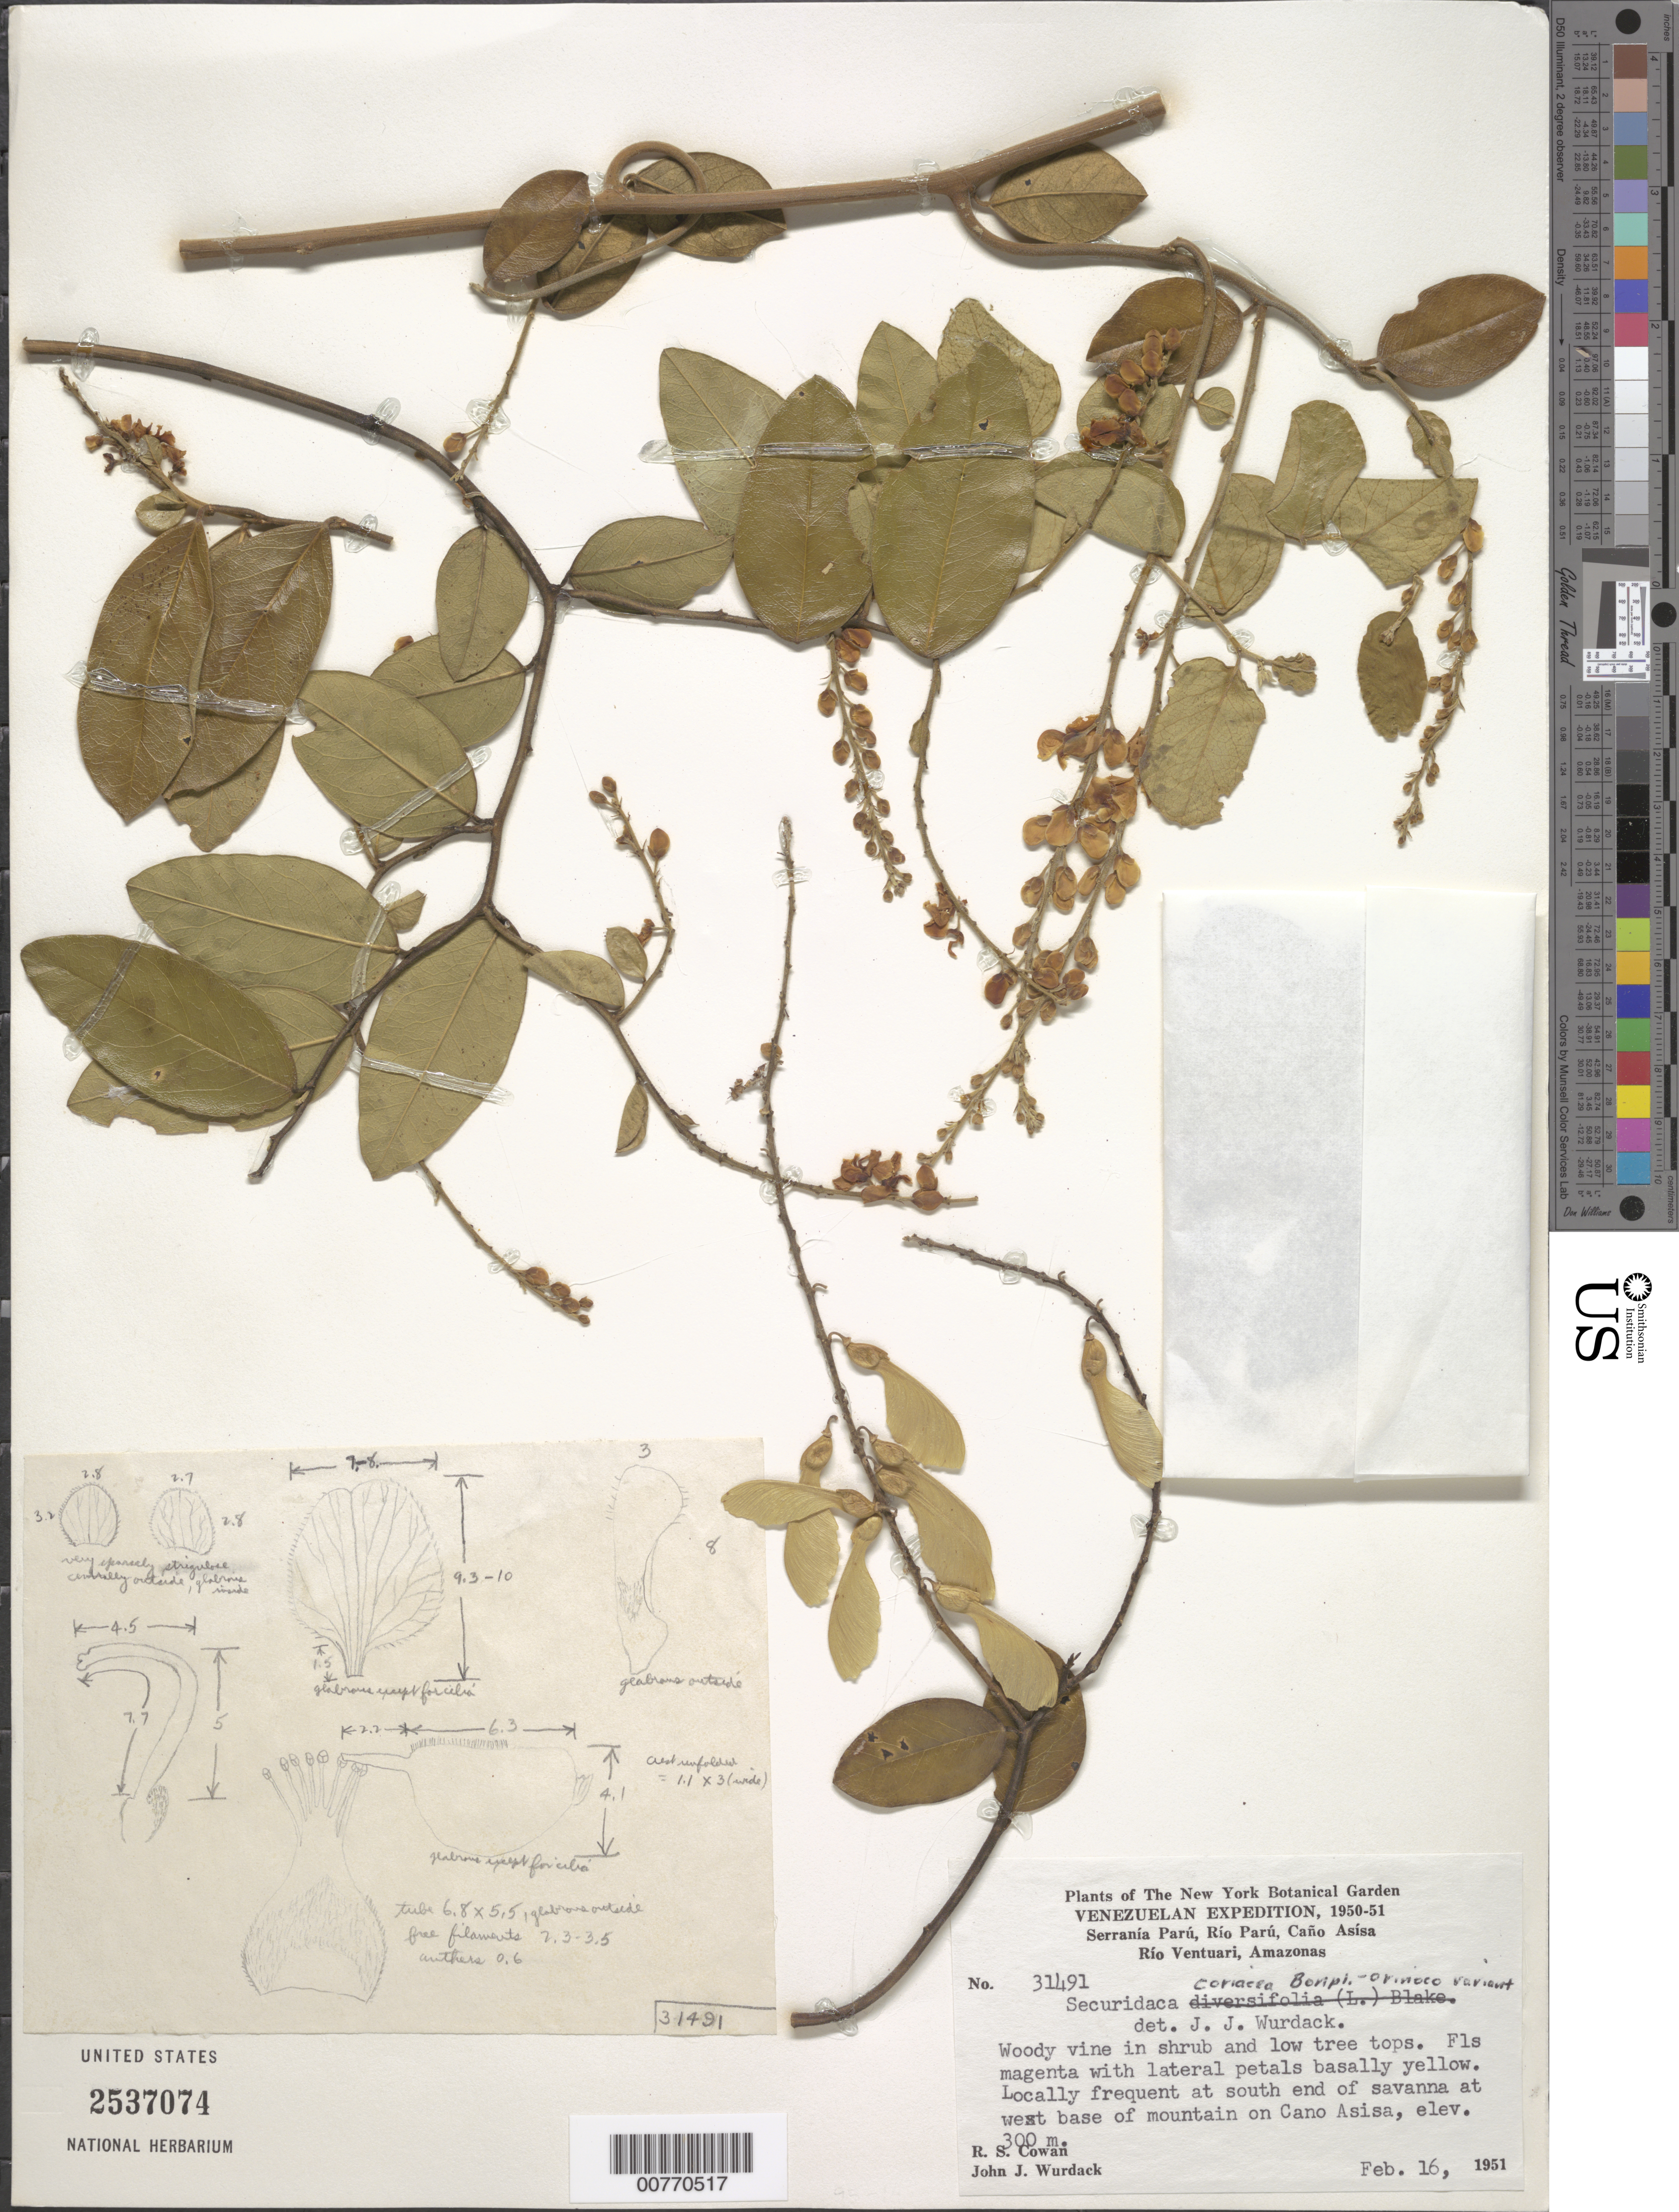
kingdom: Plantae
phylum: Tracheophyta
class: Magnoliopsida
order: Fabales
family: Polygalaceae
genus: Securidaca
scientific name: Securidaca coriacea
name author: Bonpl. ex Steud.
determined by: Wurdack, John J., (US), US (UNITED STATES)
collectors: R. S. Cowan & J. J. Wurdack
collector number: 31491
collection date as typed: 16-Feb-51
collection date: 1951-02-16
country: Venezuela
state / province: Amazonas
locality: Caño Asisa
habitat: Savanna at west base of mountain; in shrub and low tree tops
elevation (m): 300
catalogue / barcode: US 2537074